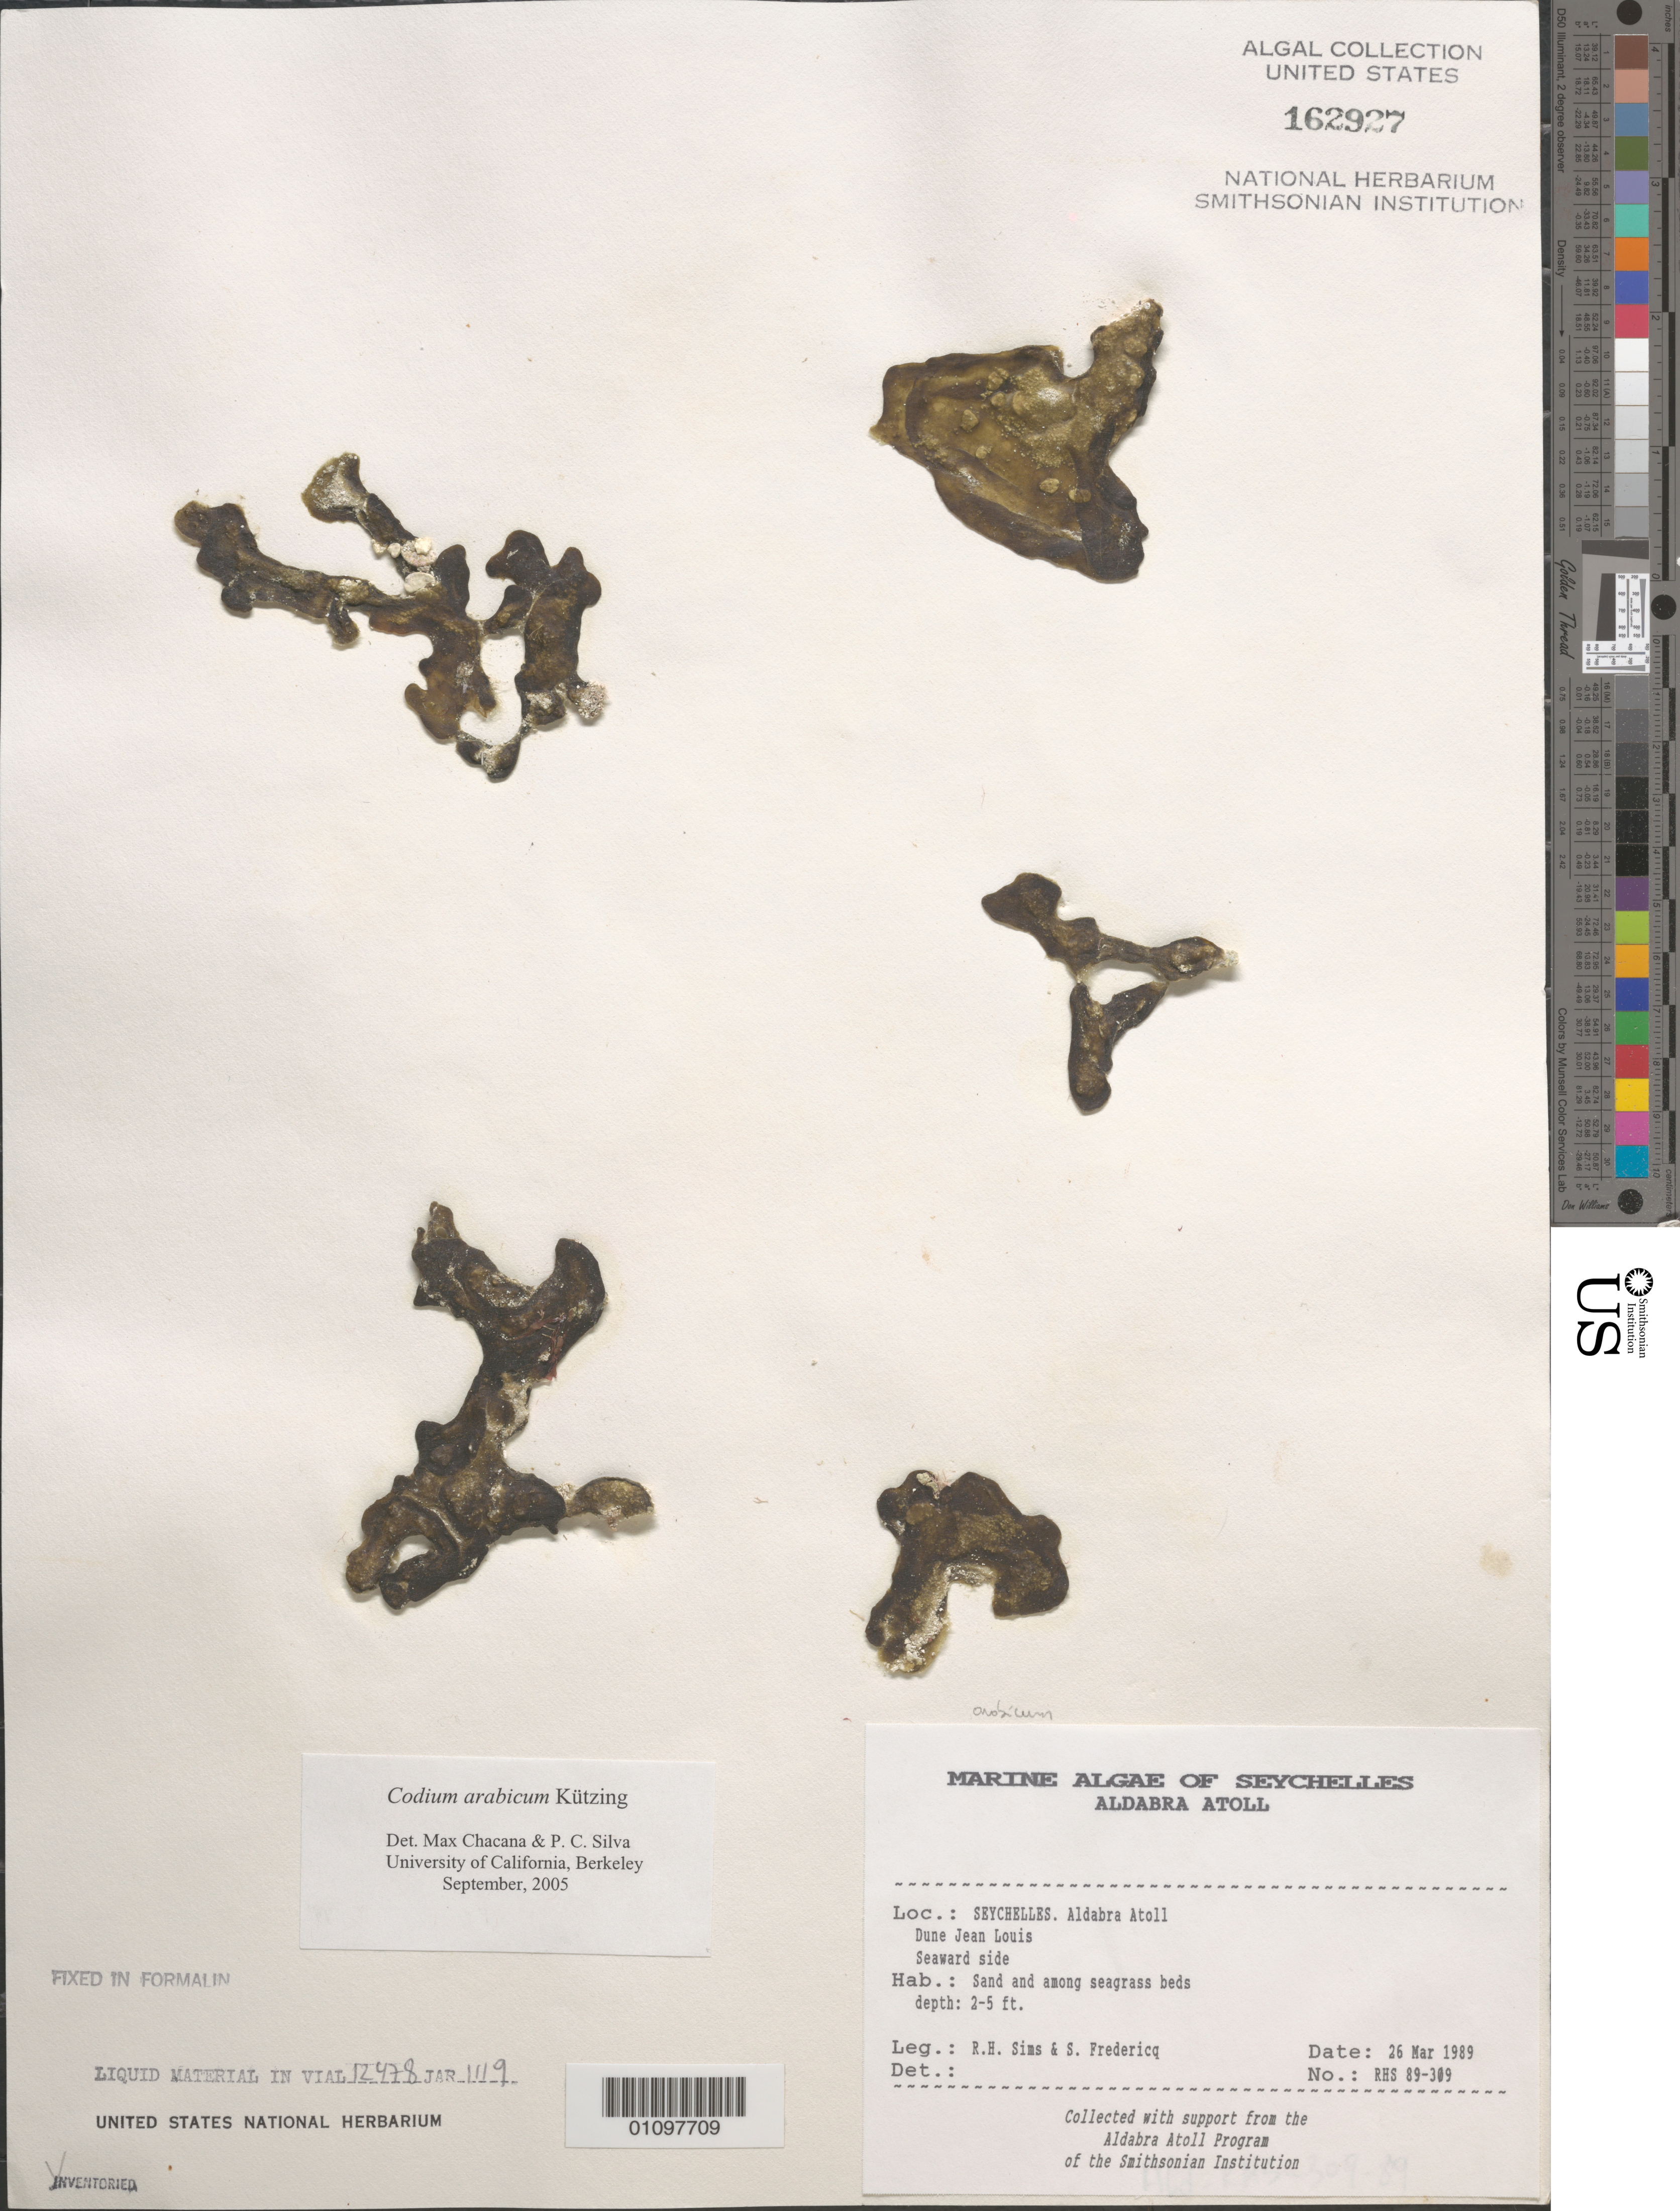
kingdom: Plantae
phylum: Chlorophyta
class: Ulvophyceae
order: Bryopsidales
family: Codiaceae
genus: Codium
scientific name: Codium arabicum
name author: Kütz.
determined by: Chacana, M. E.; Silva, P. C.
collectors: R. H. Sims & S. Fredericq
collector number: RHS 89-309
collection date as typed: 26 Mar 1989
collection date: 1989-03-26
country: Seychelles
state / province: Outer Islands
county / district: Aldabra Group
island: Aldabra Atoll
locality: Dune Jean Louis, seaward side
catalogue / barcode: US 162927